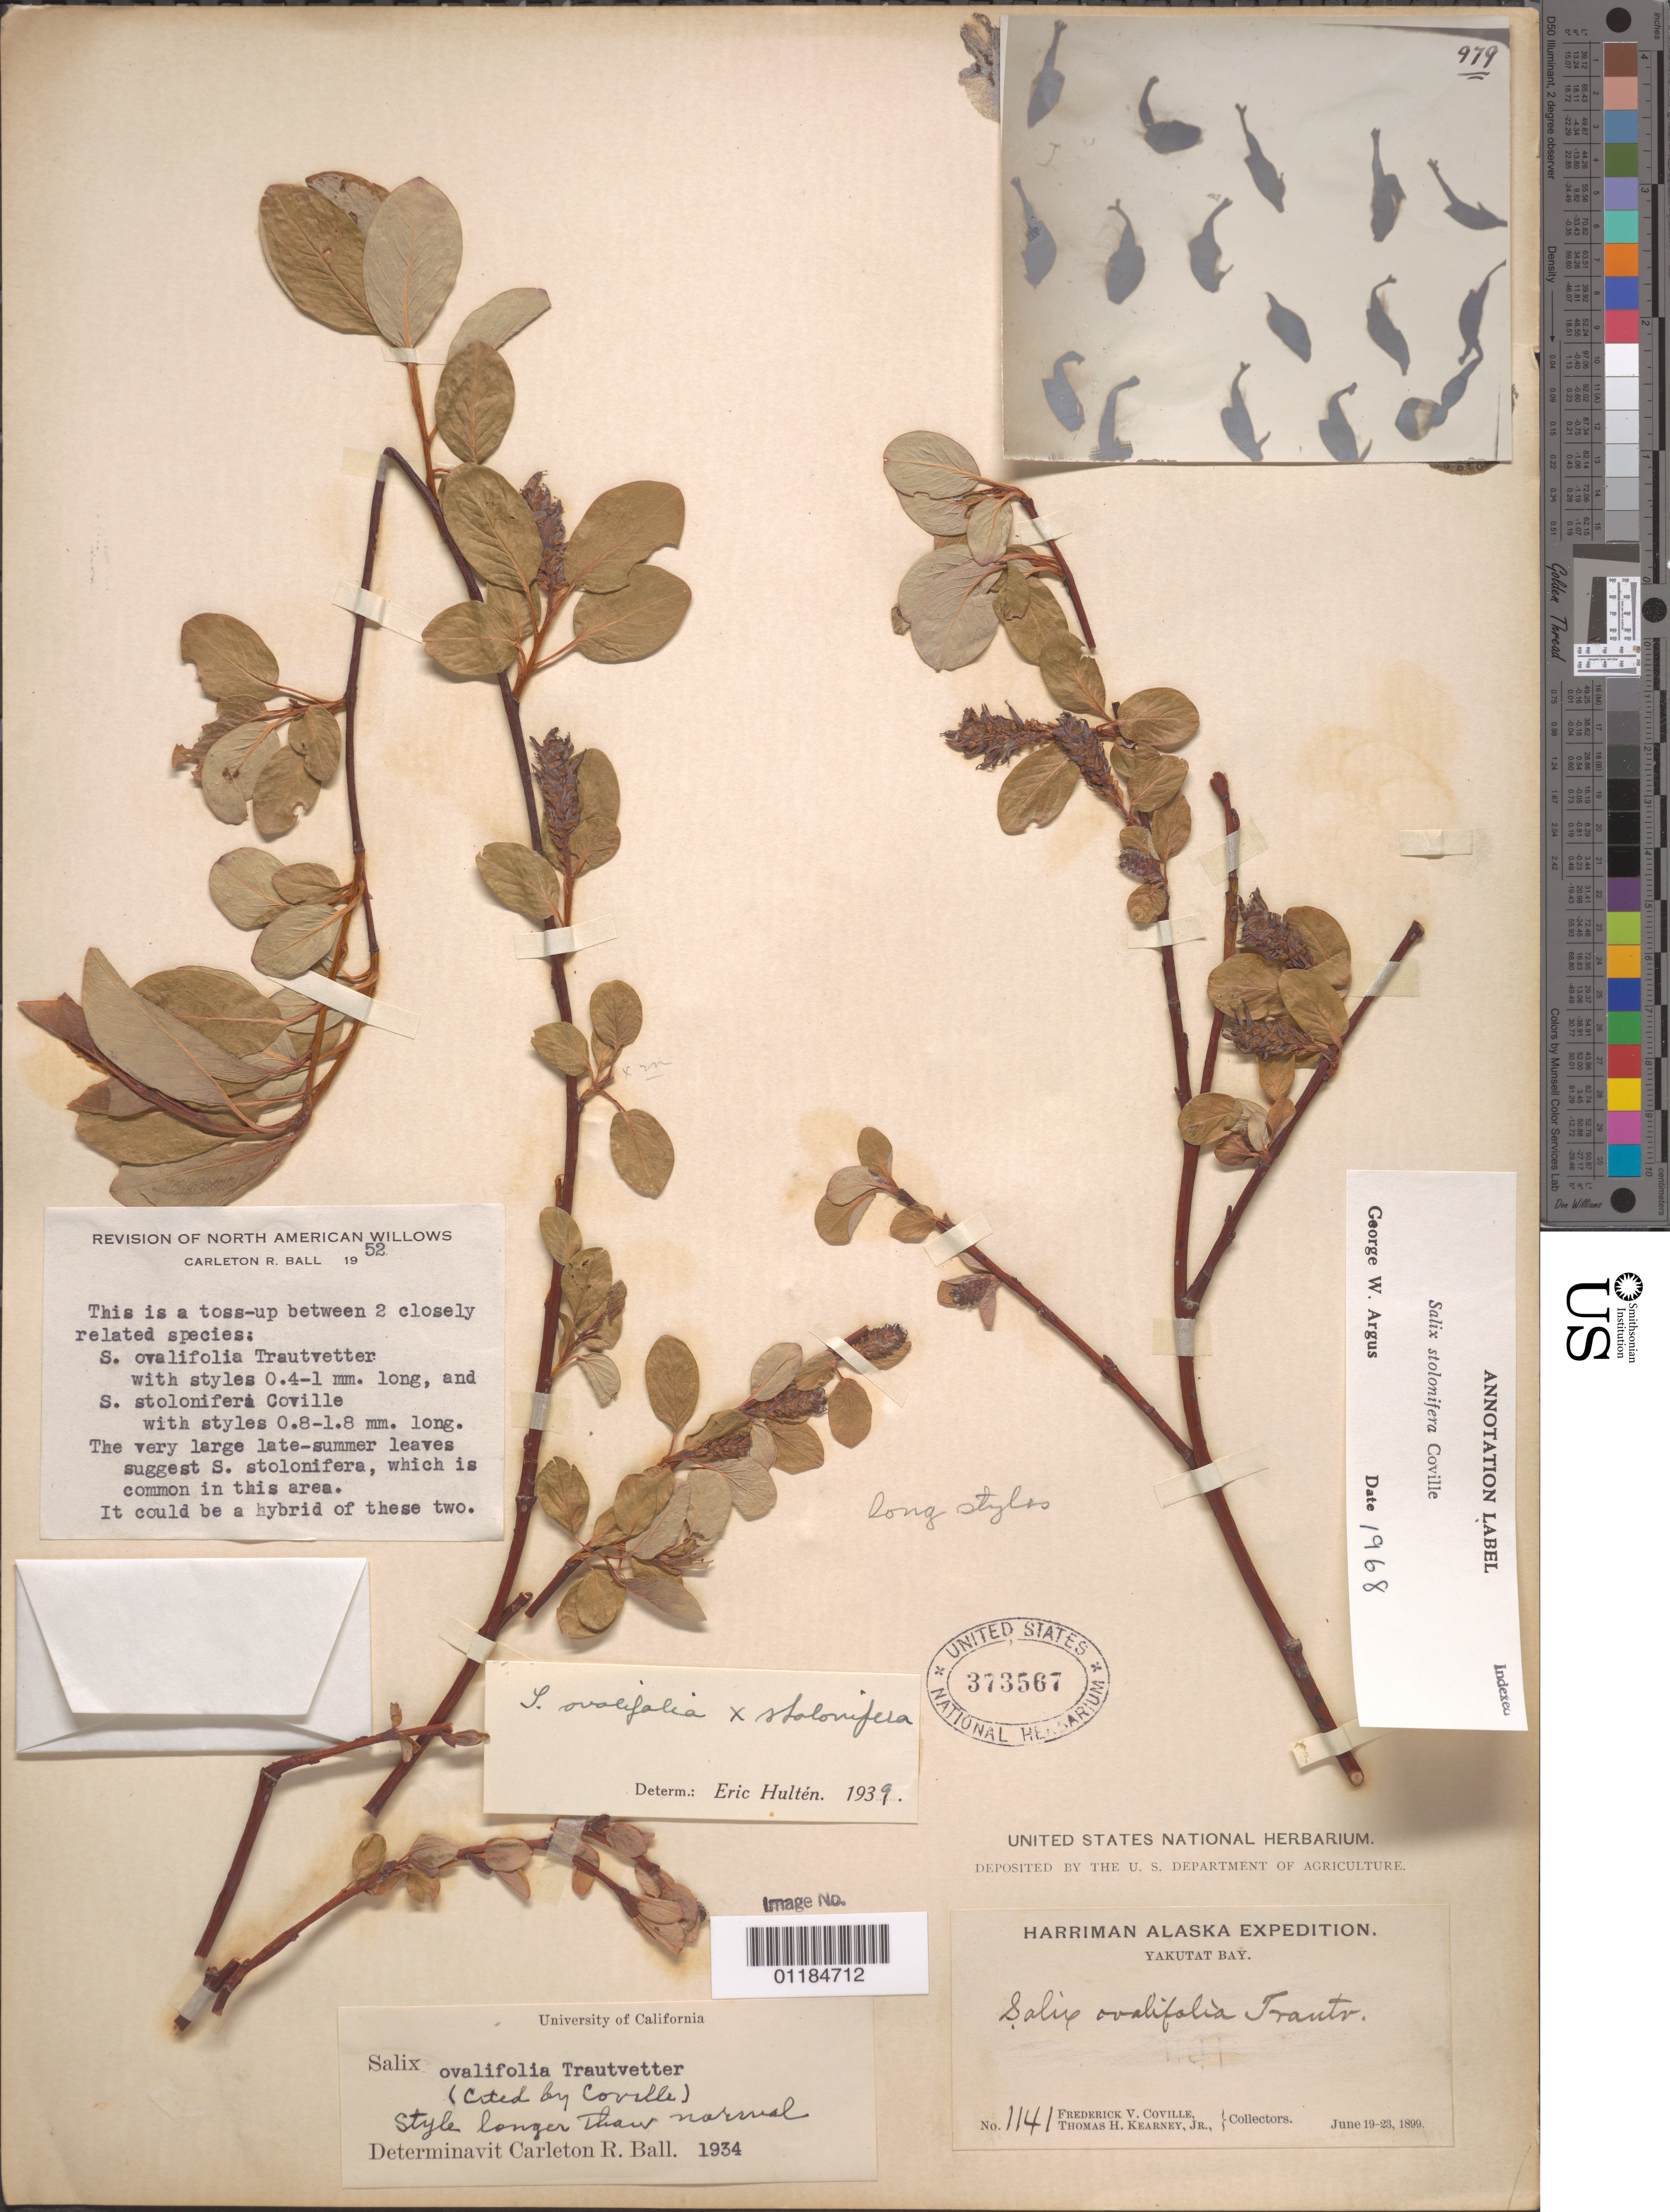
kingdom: Plantae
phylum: Tracheophyta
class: Magnoliopsida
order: Malpighiales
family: Salicaceae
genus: Salix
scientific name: Salix stolonifera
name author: Coville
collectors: F. V. Coville & T. H. Kearney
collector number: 1141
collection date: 1899-06-19/1899-06-23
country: United States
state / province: Alaska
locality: Yakutat Bay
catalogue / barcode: US 373567